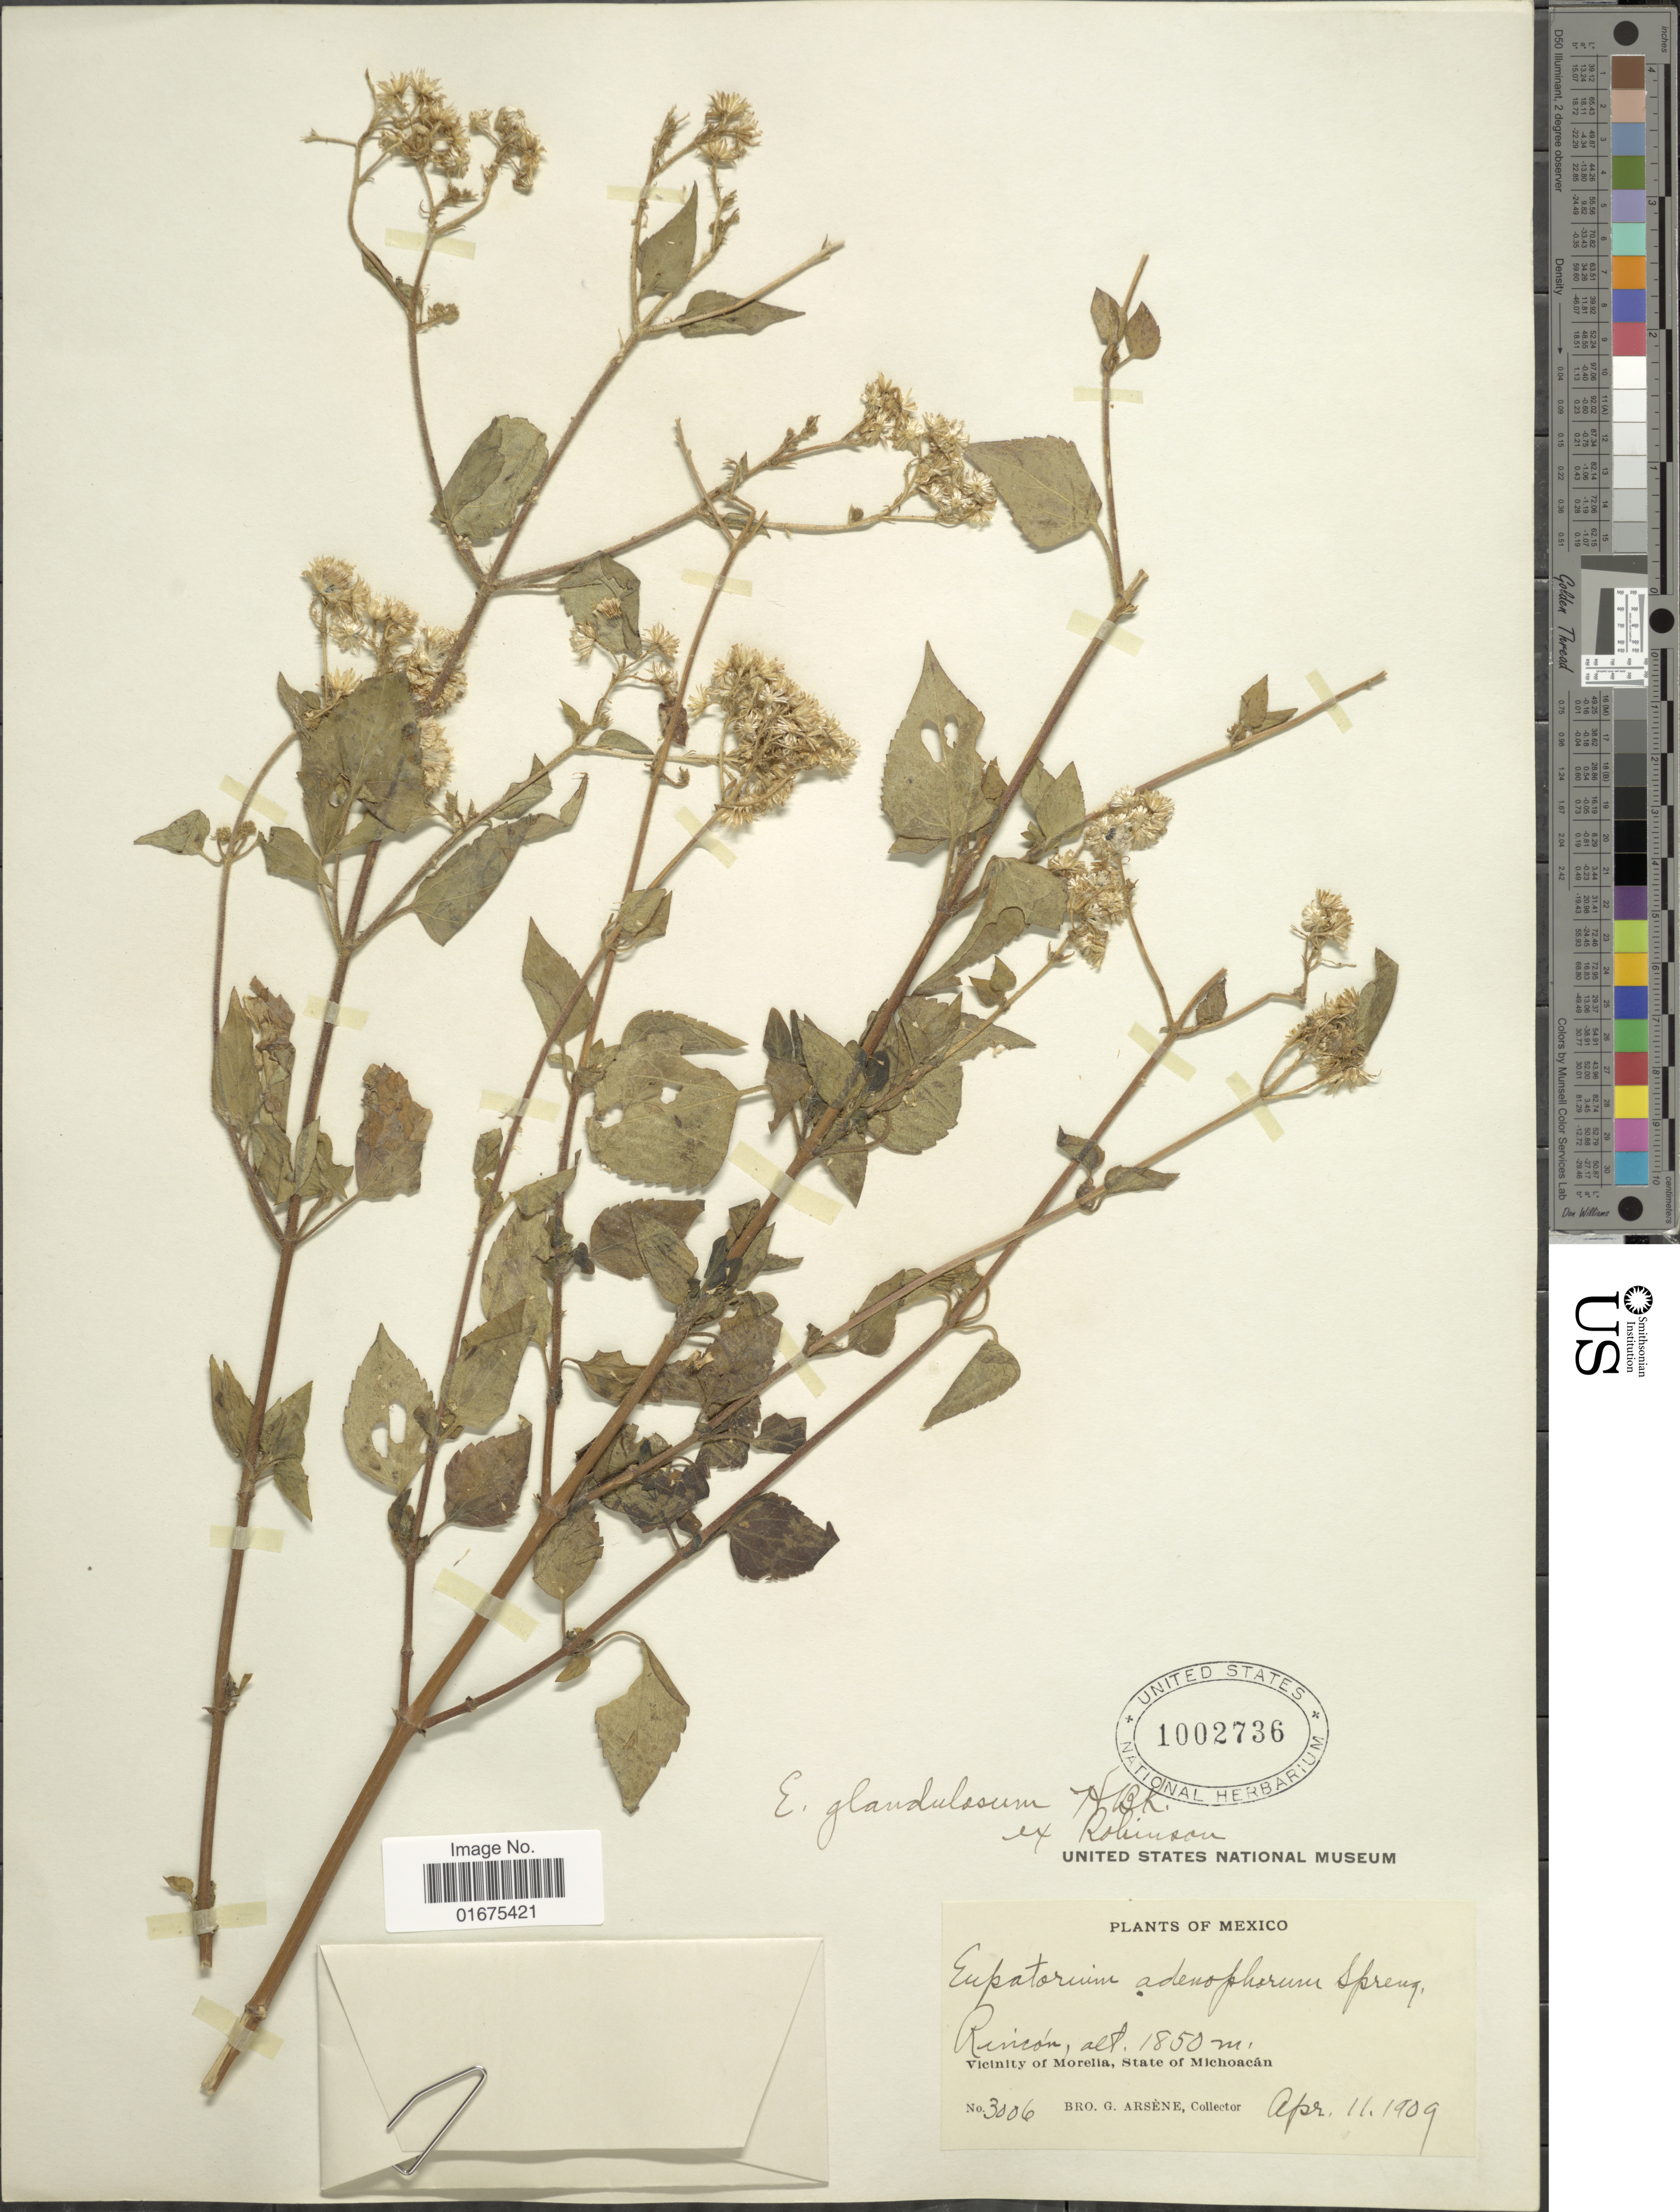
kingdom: Plantae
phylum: Tracheophyta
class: Magnoliopsida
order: Asterales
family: Asteraceae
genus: Ageratina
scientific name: Ageratina adenophora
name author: (Spreng.) R.M. King & H. Rob.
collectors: Bro. G. Arsène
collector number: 3006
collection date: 1909-04-11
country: Mexico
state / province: Michoacán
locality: Rincon, Vicinity of Morelia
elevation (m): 1850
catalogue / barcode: US 1002736